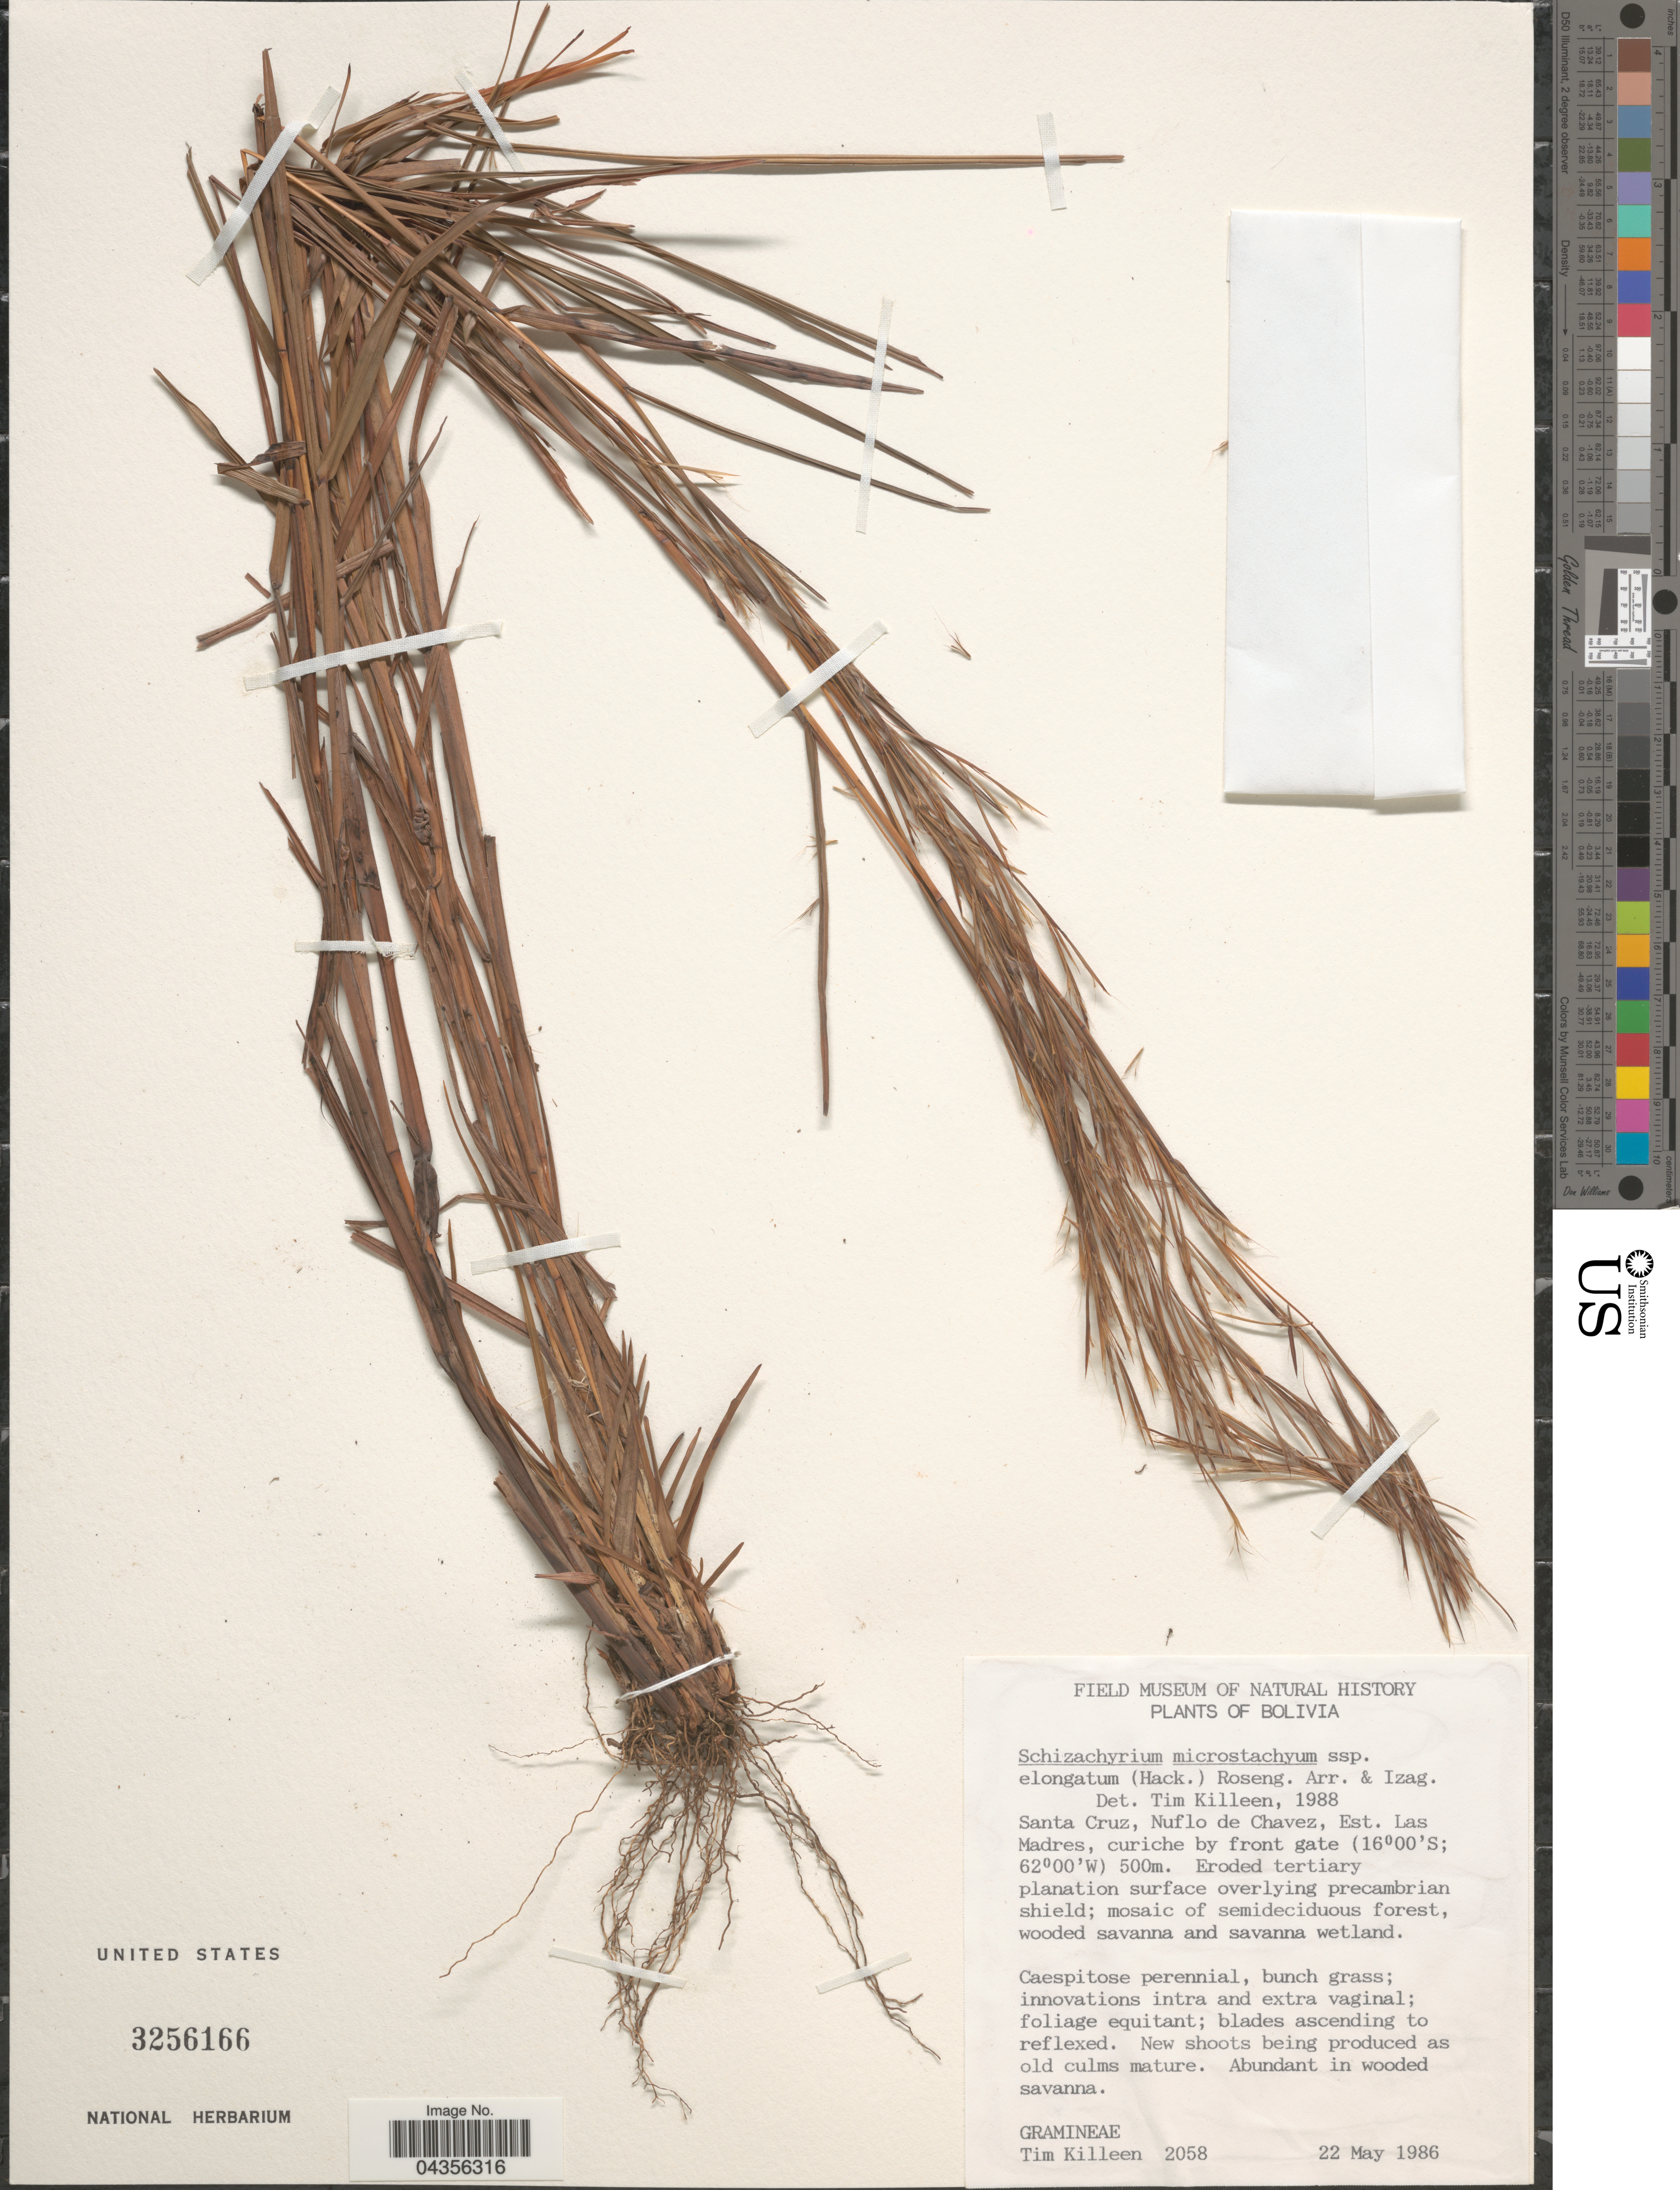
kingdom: Plantae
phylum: Tracheophyta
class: Liliopsida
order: Poales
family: Poaceae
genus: Schizachyrium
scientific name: Schizachyrium microstachyum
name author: (Desv. ex Ham.) Roseng. et al.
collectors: T. J. Killeen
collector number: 2058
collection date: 1986-05-22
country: Bolivia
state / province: Santa Cruz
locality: Nuflo de Chavez, Est. Las Madres, curiche by front gate.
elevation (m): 500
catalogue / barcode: US 3256166